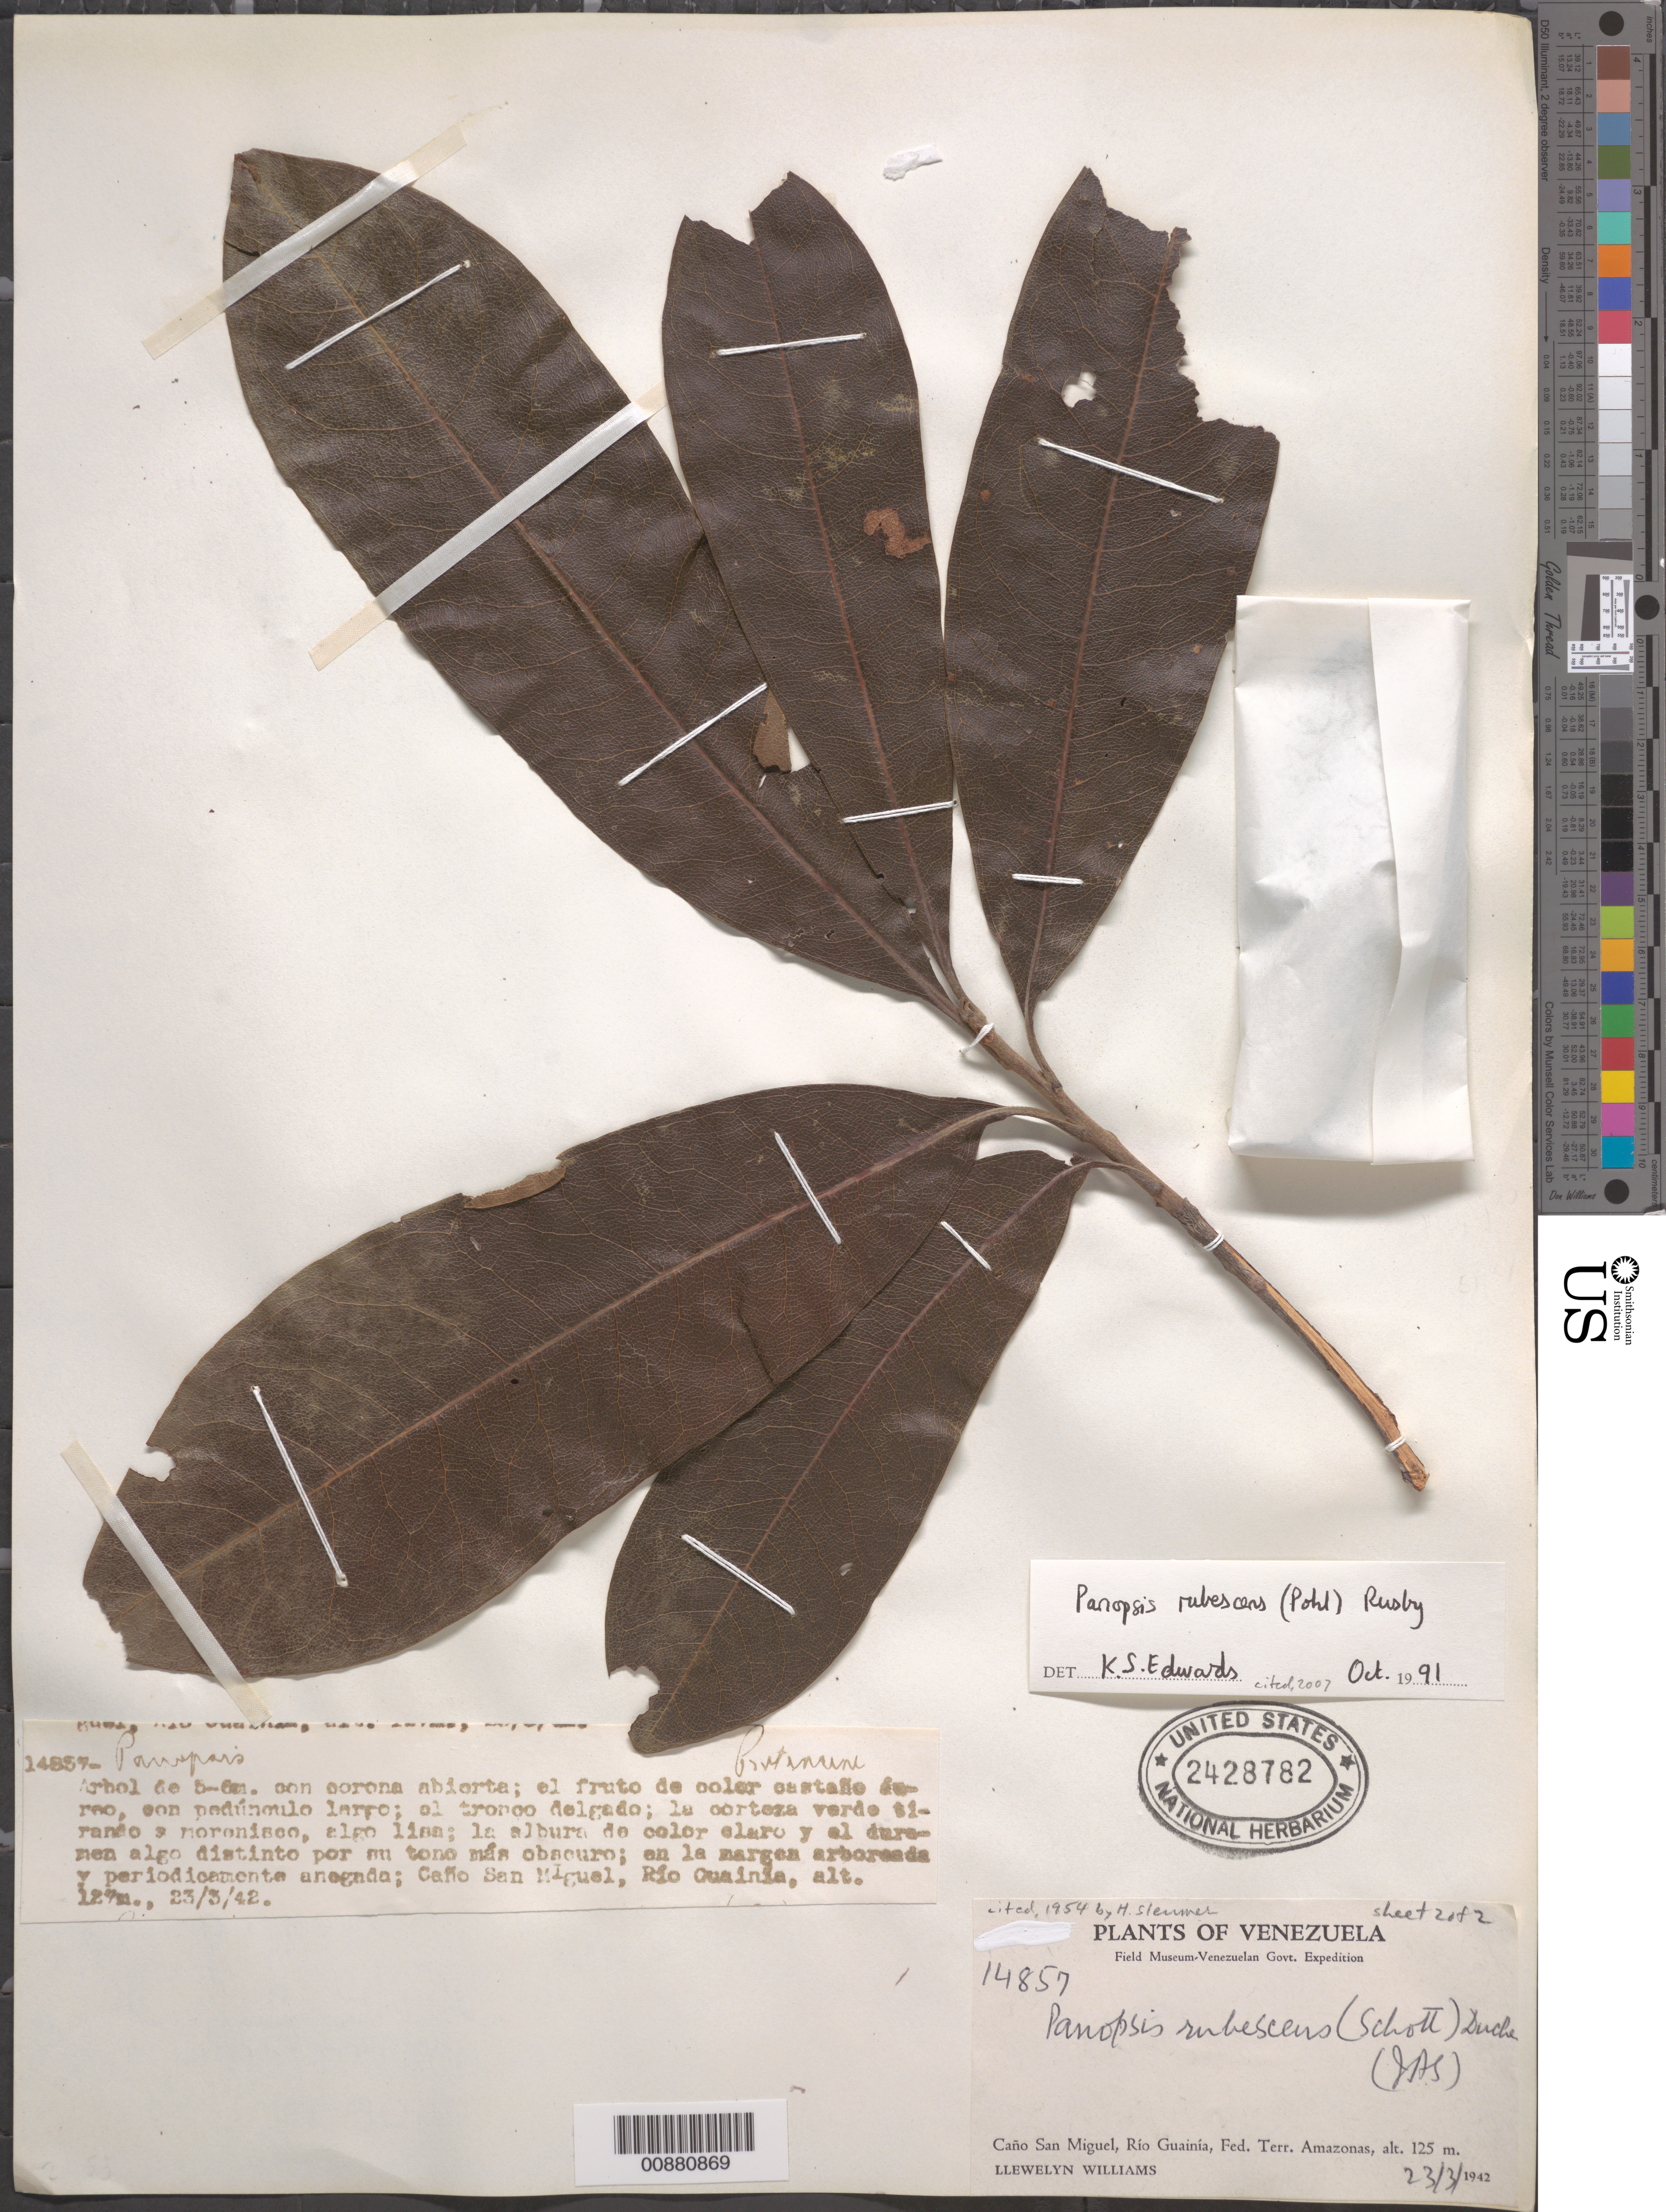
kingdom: Plantae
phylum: Tracheophyta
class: Magnoliopsida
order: Proteales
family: Proteaceae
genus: Panopsis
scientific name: Panopsis rubescens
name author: (Pohl) Pittier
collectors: Ll. Williams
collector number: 14857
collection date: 1942-03-23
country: Venezuela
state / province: Amazonas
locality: Caño San Miguel, Río Guainía, Fed. Terr. Amazonas.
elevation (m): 125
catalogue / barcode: US 2428782